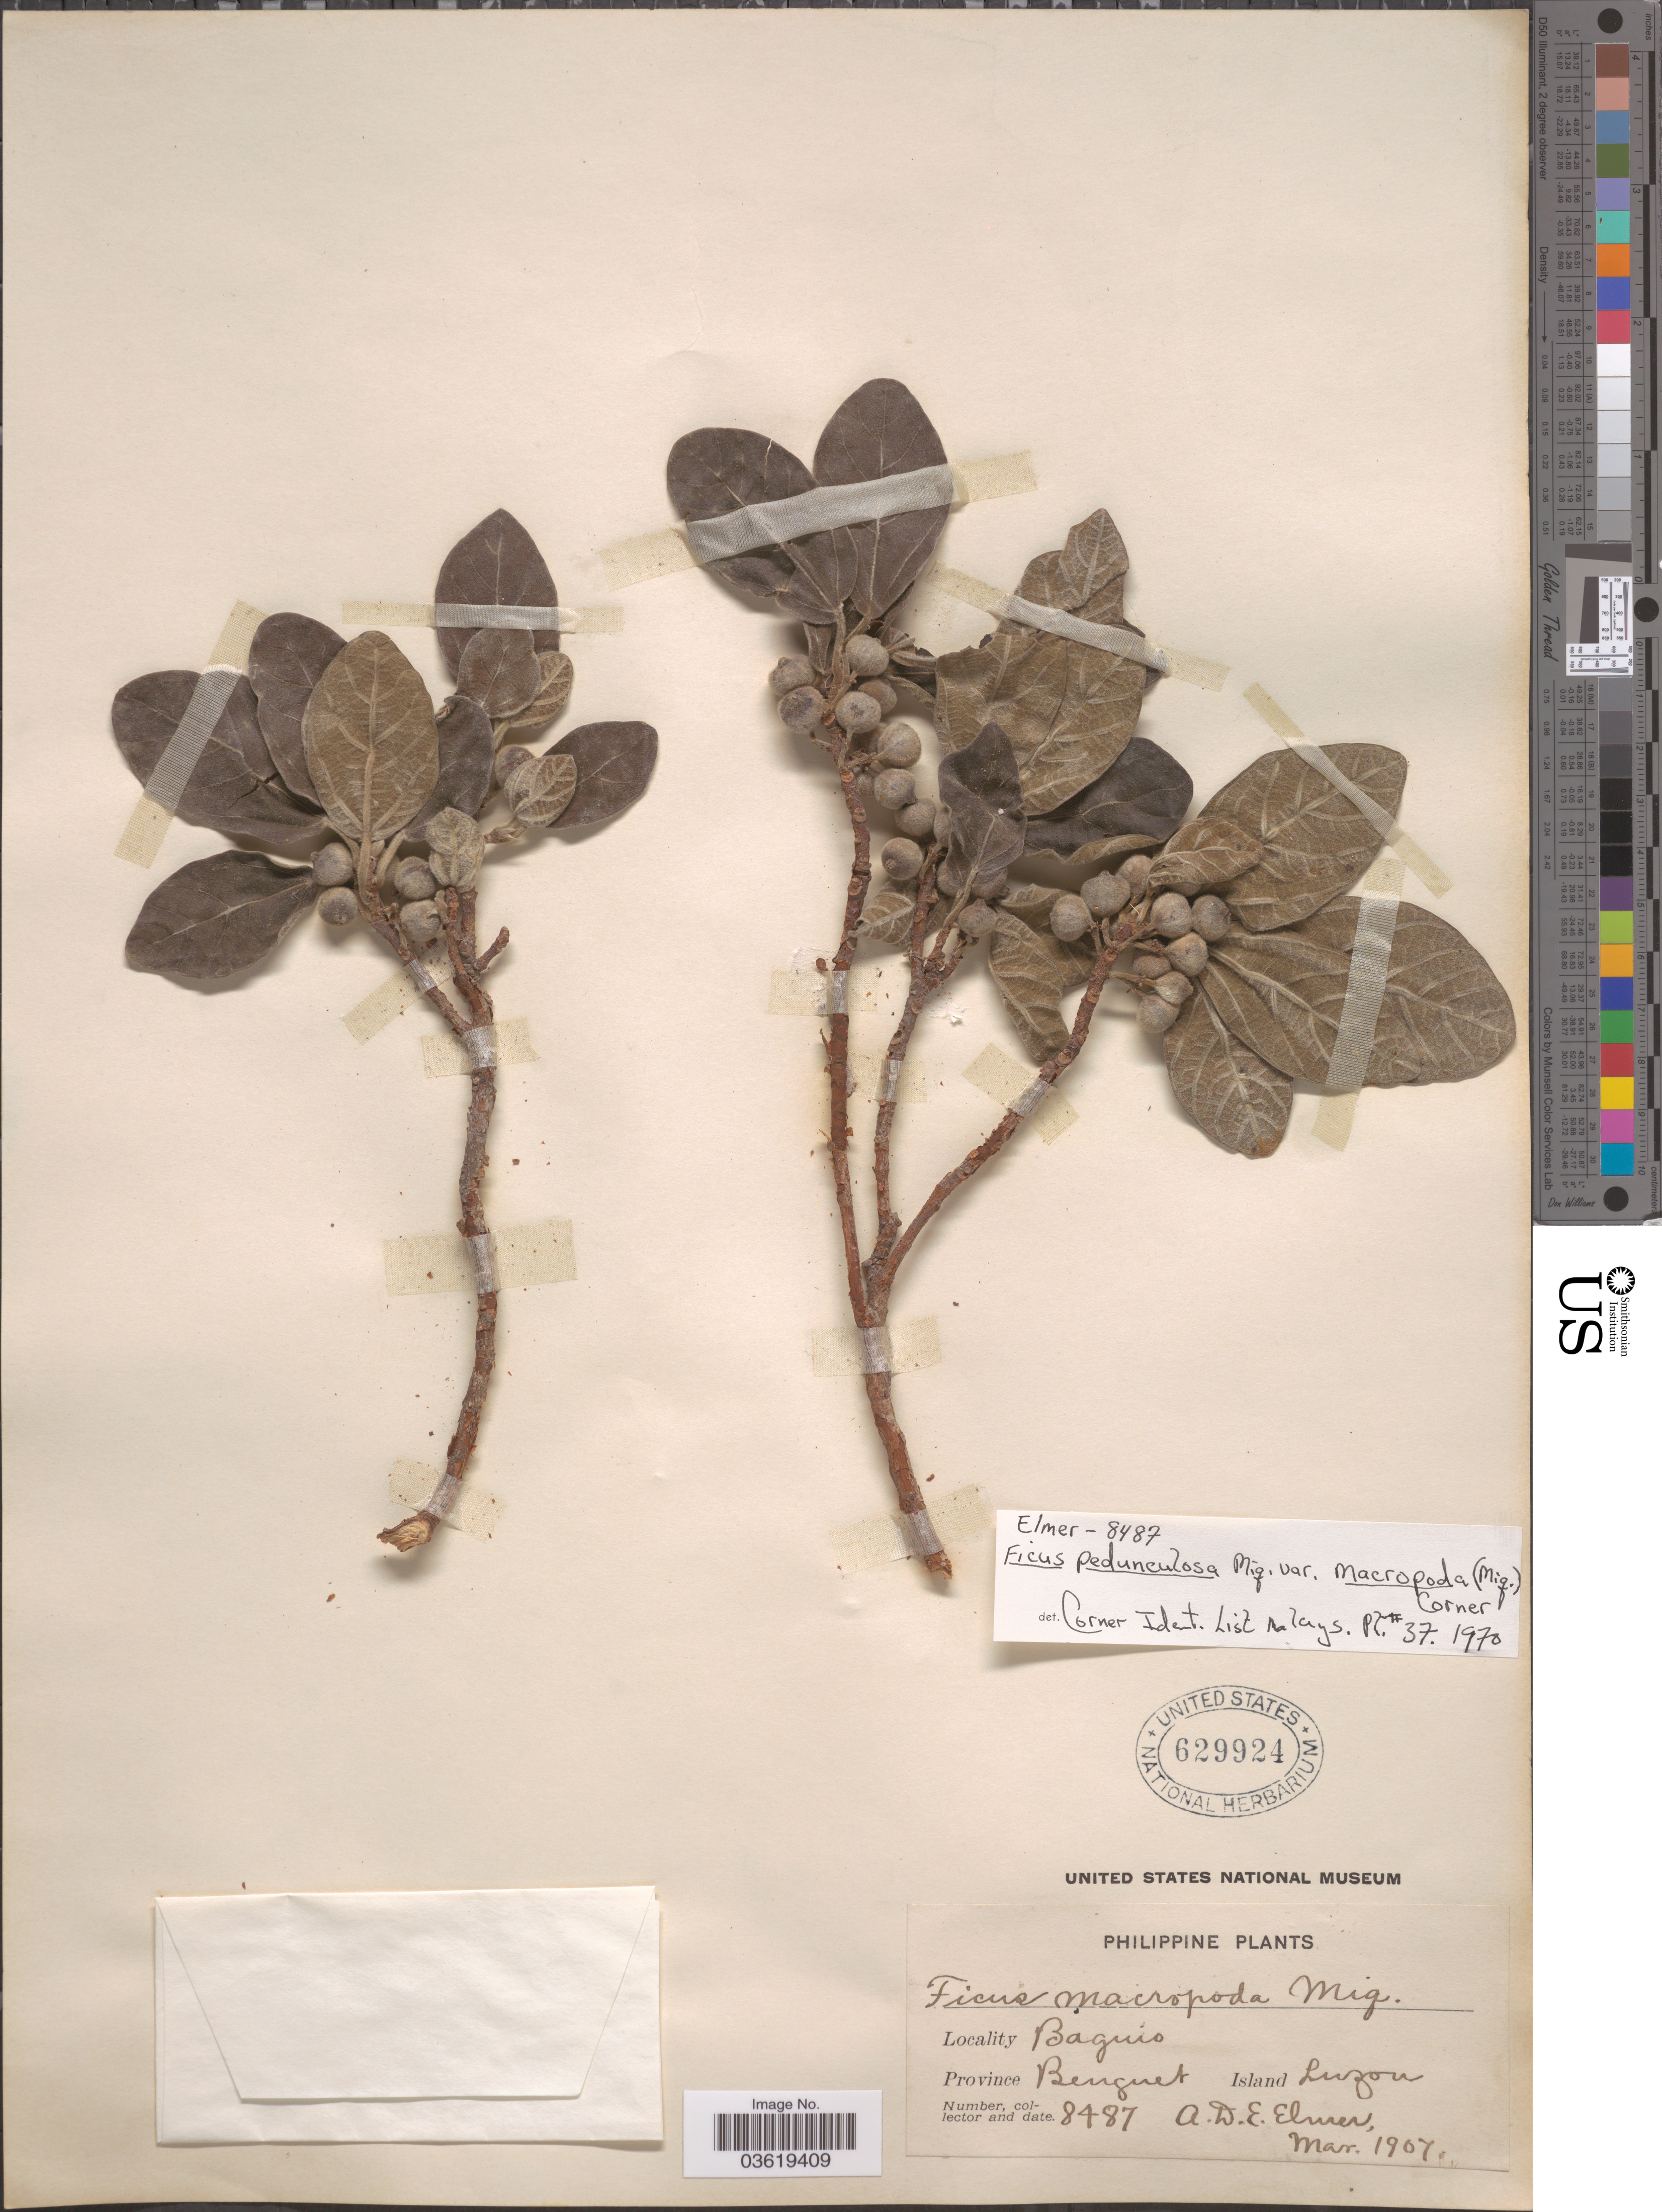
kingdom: Plantae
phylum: Tracheophyta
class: Magnoliopsida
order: Rosales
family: Moraceae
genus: Ficus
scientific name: Ficus pedunculosa var. macropoda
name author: (Miq.) Corner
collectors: A. D. E. Elmer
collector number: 8487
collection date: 1907-03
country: Philippines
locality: Baguio. Province Benguet. Island Luzon.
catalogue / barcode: US 629924